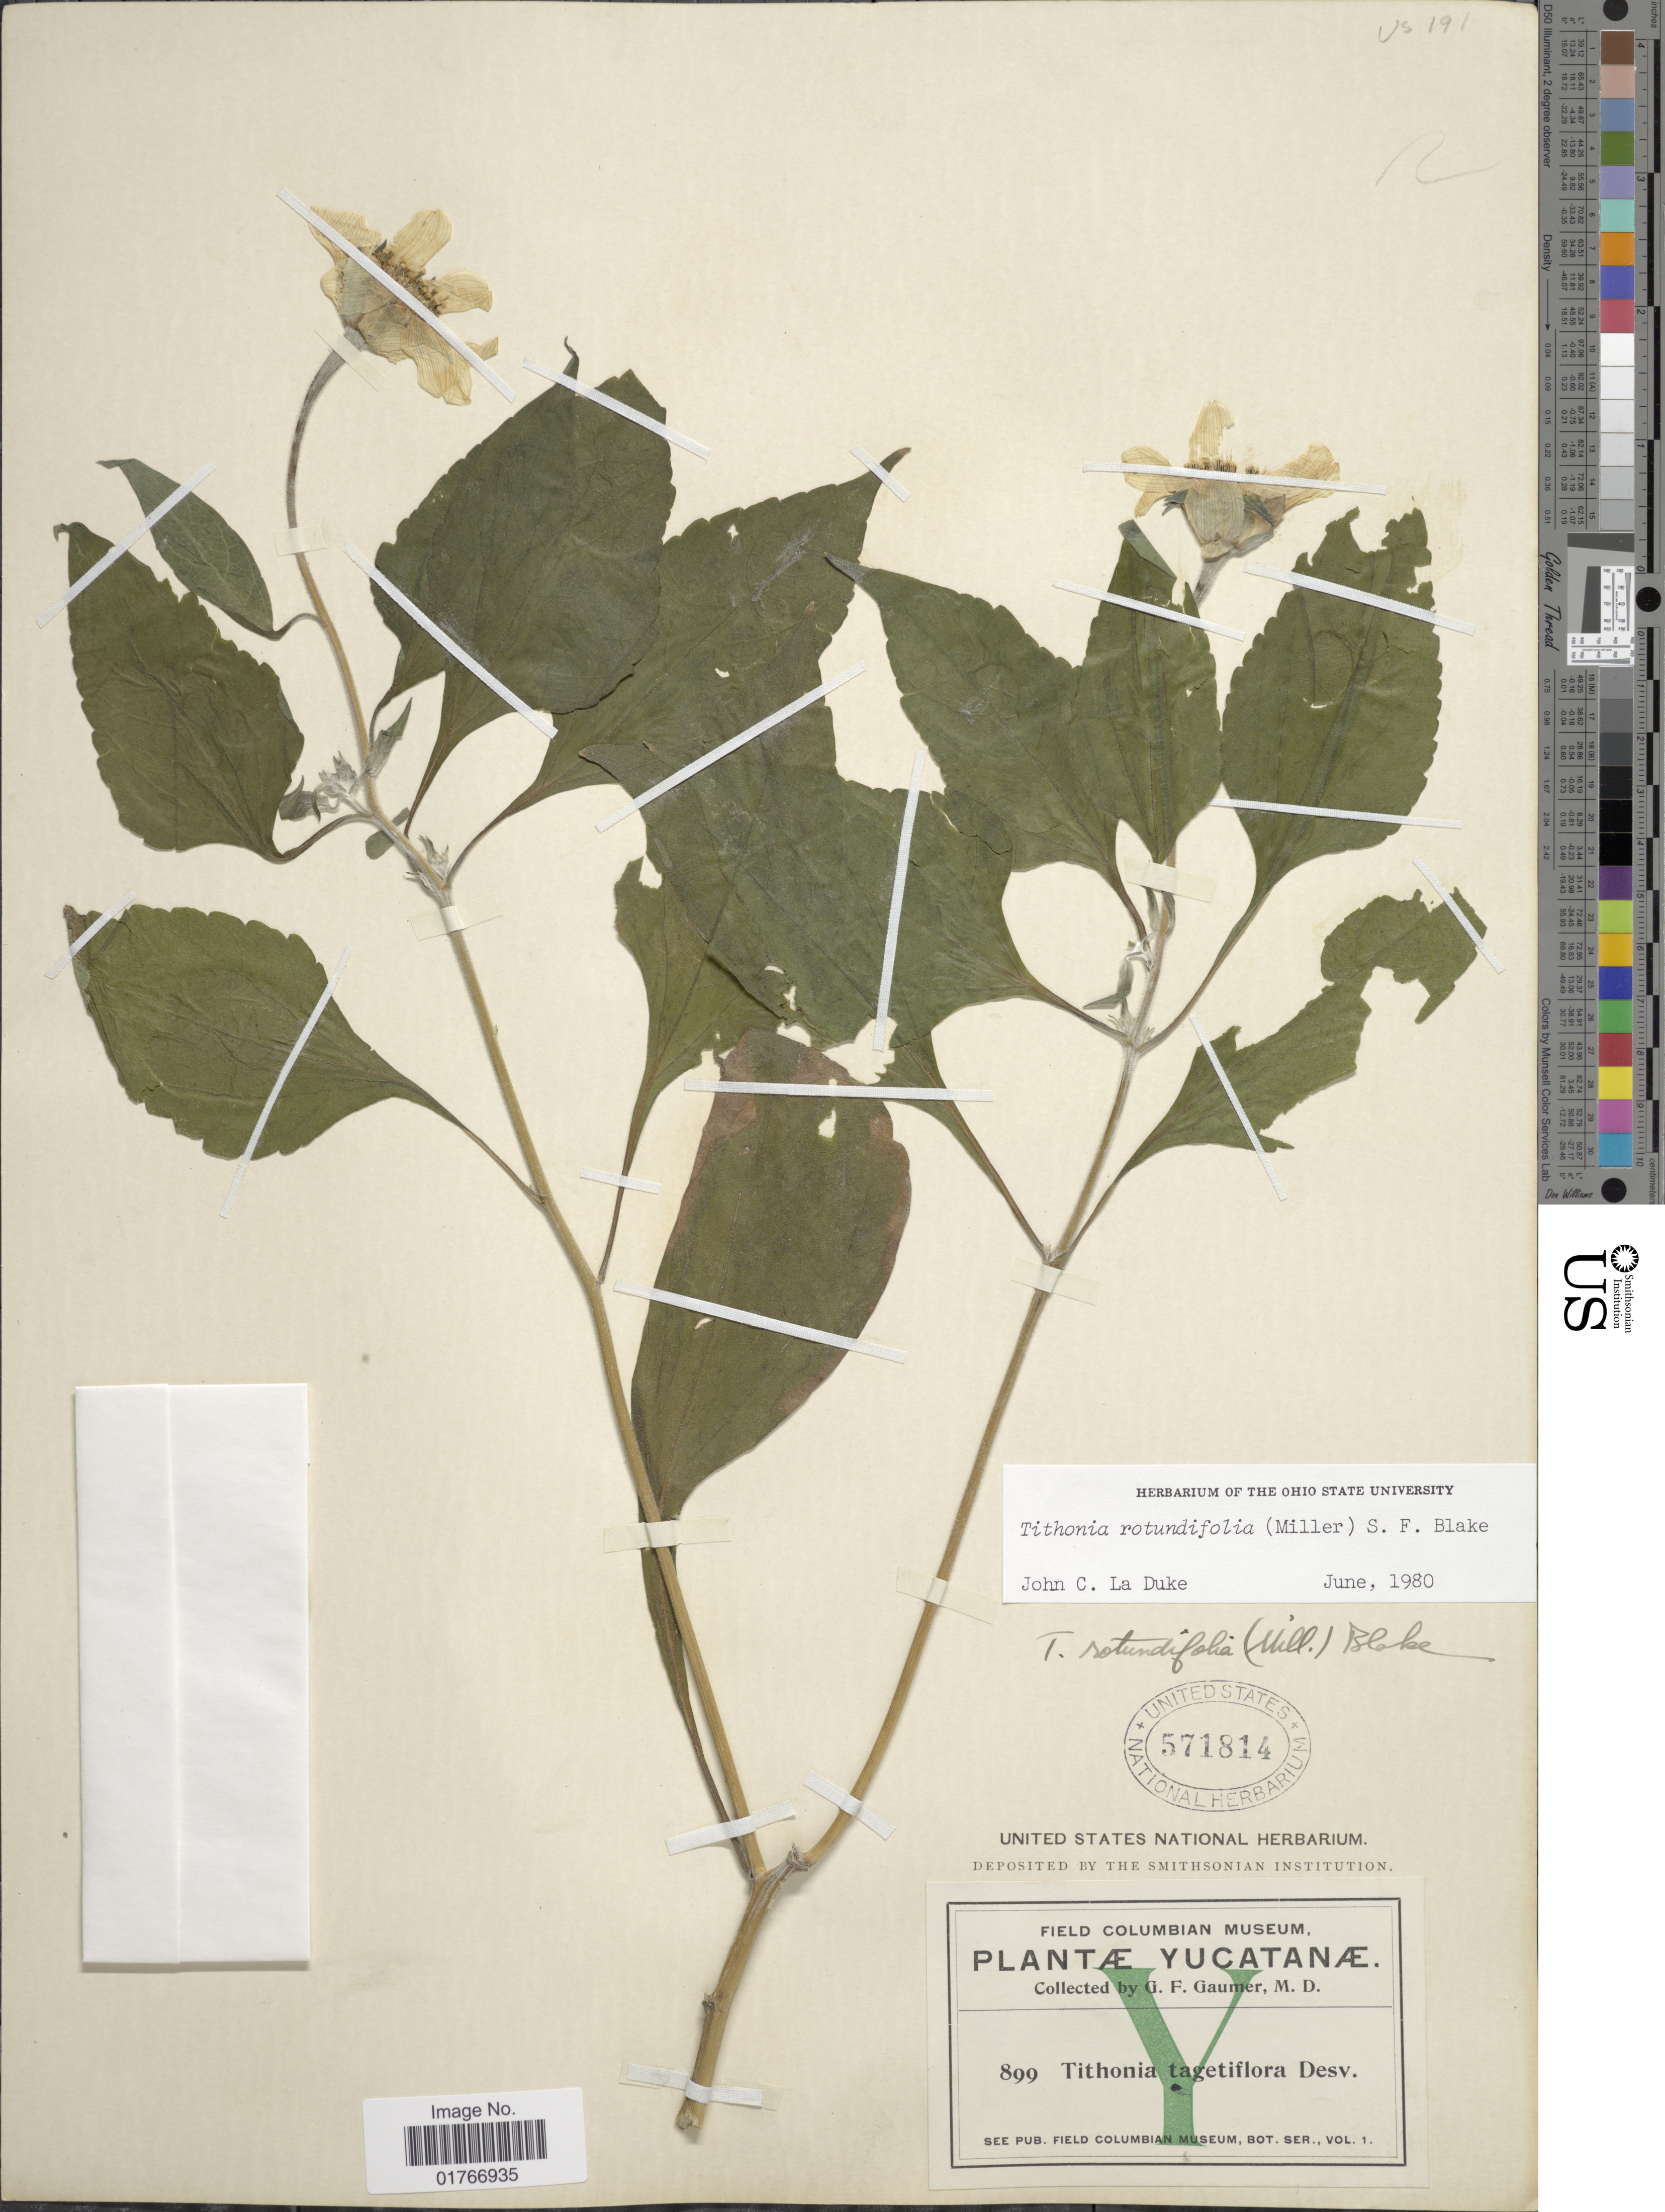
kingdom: Plantae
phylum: Tracheophyta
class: Magnoliopsida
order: Asterales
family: Asteraceae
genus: Tithonia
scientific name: Tithonia rotundifolia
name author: (Mill.) S.F. Blake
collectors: G. F. Gaumer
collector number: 899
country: Mexico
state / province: Yucatán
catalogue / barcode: US 571814